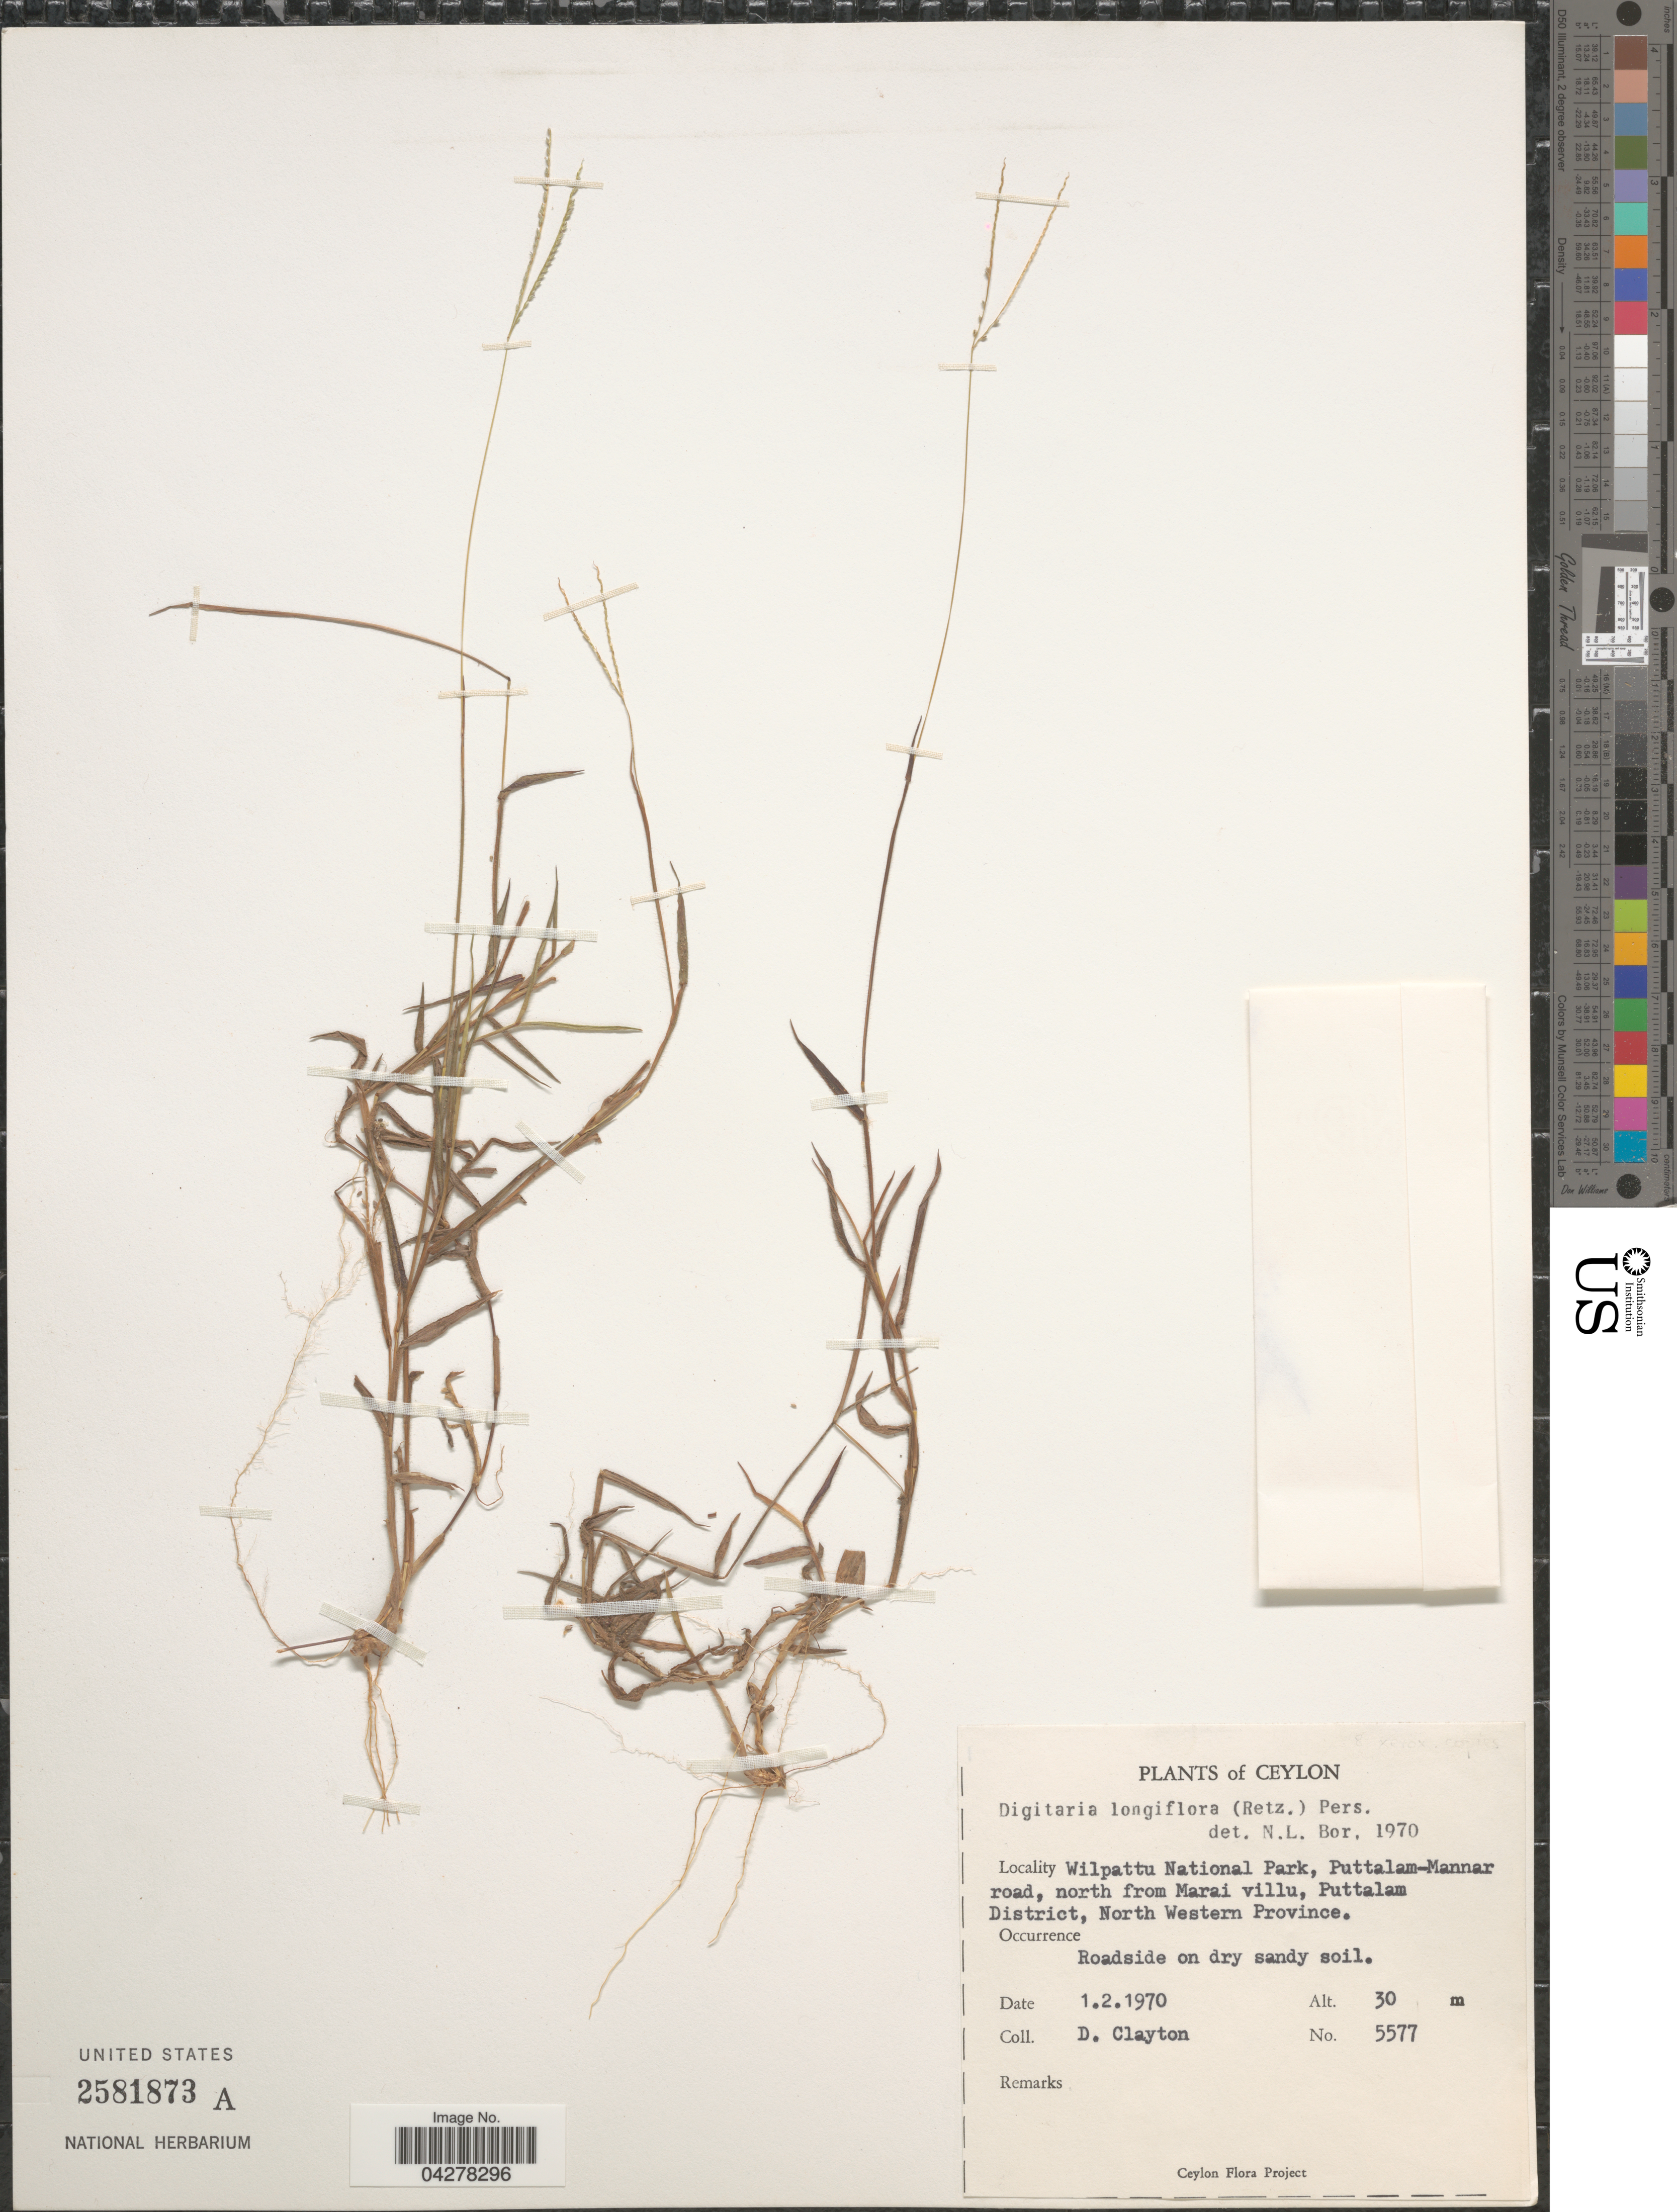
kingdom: Plantae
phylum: Tracheophyta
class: Liliopsida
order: Poales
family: Poaceae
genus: Digitaria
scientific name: Digitaria longiflora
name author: (Retz.) Pers.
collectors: D. Clayton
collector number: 5577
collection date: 1970-02-01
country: Sri Lanka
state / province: North Western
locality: Ceylon. Wilpattu National Park, Puttalam-Mannar road, north from Marai villu, Puttalam District. Roadside on dry sandy soil.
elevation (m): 30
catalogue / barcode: US 2581873A